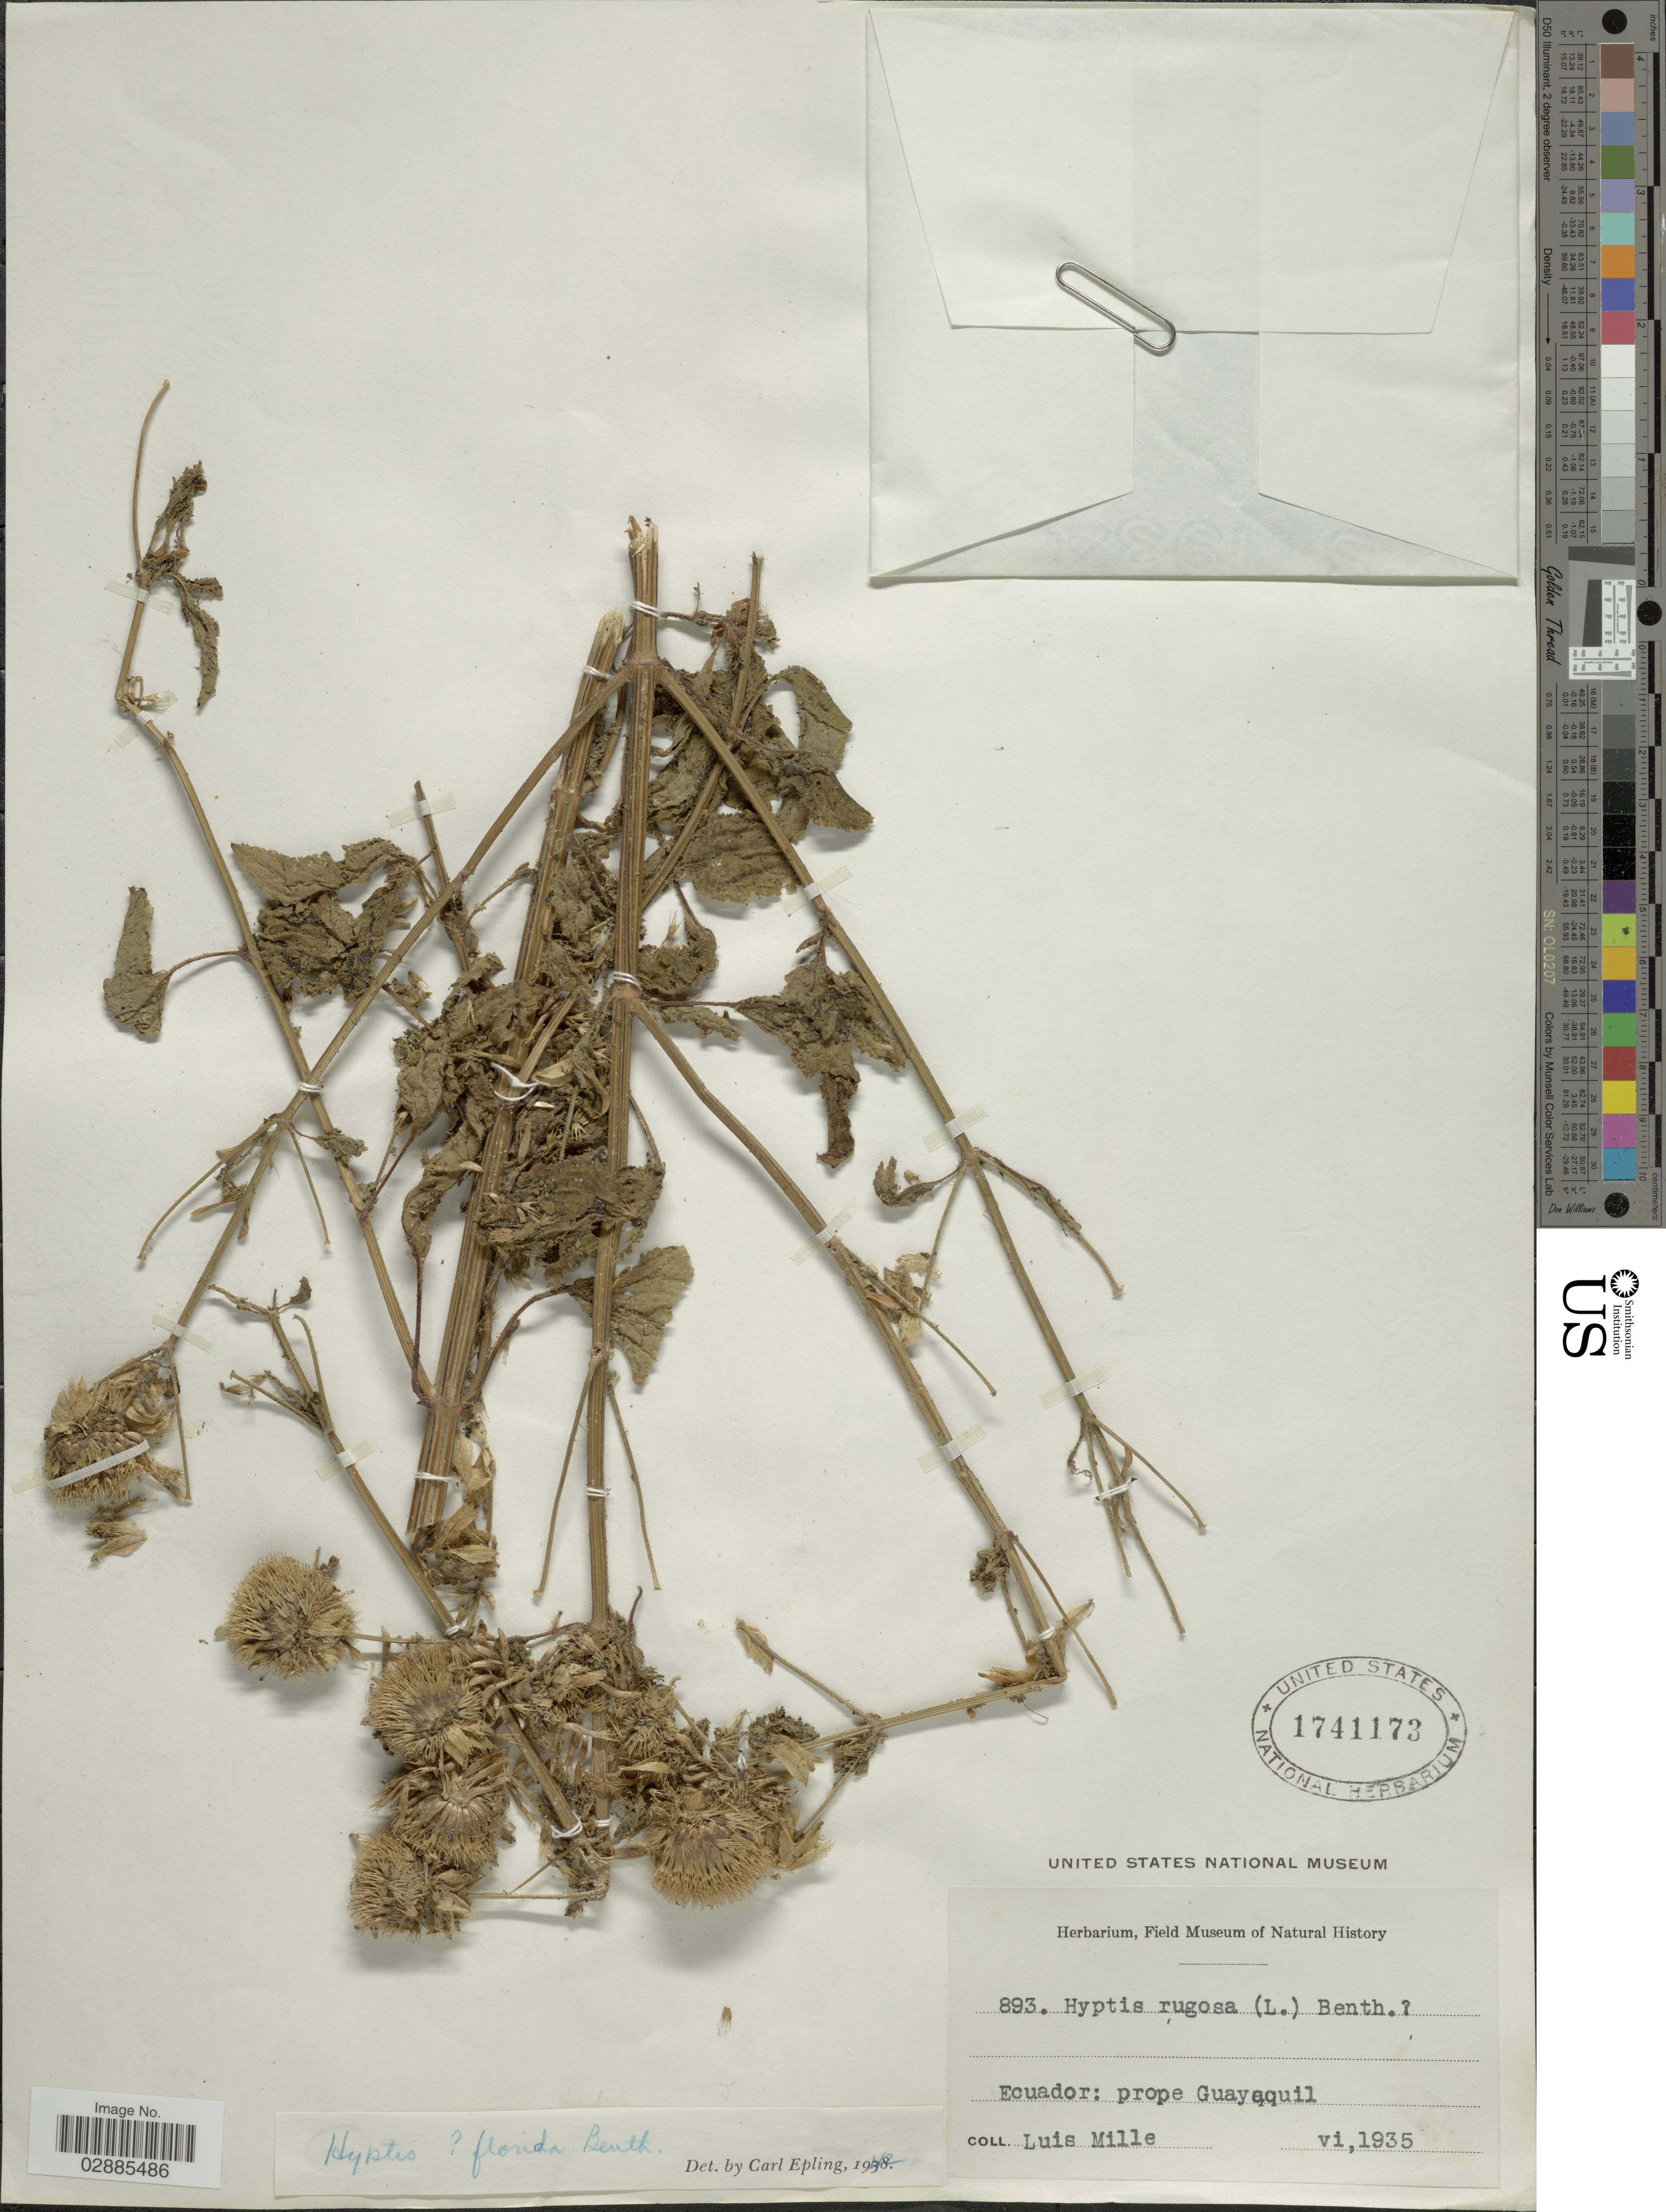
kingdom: Plantae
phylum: Tracheophyta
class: Magnoliopsida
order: Lamiales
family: Lamiaceae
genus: Hyptis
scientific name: Hyptis florida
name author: Benth.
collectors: L. Mille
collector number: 893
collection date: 1935-06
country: Ecuador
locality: Prope Guayaquil.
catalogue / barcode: US 1741173